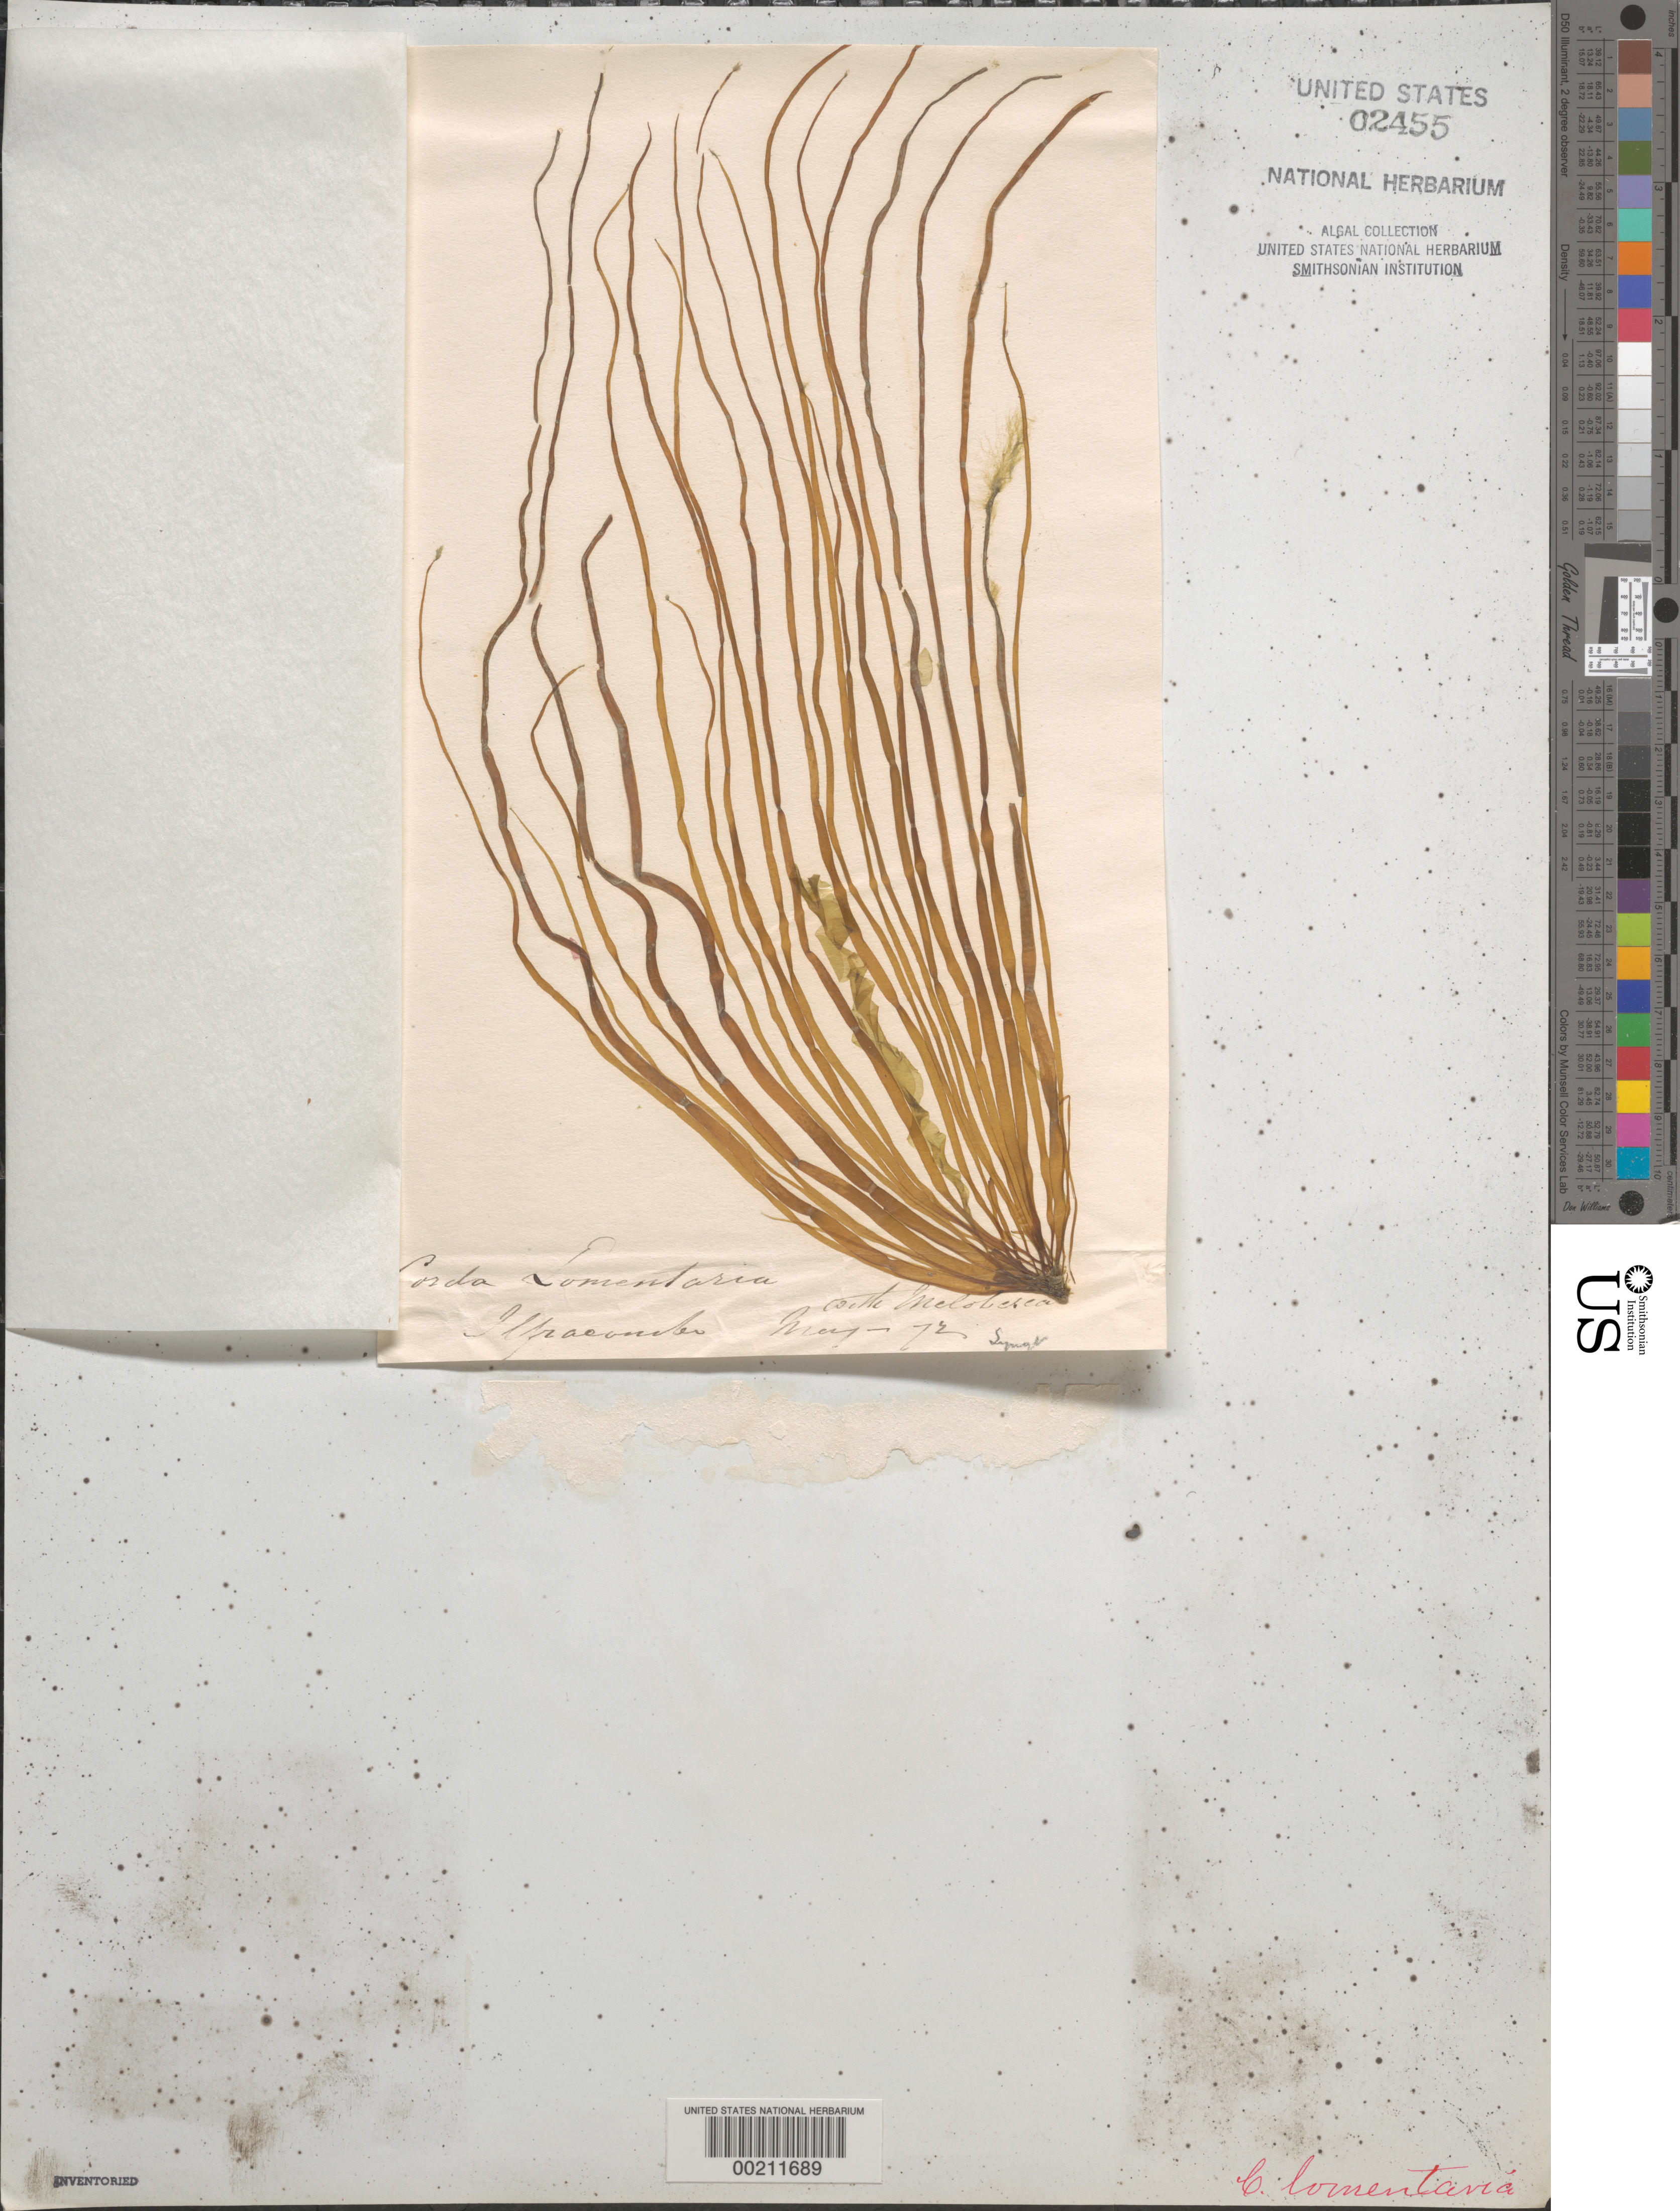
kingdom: Chromista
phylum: Ochrophyta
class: Phaeophyceae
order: Scytosiphonales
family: Scytosiphonaceae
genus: Scytosiphon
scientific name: Scytosiphon lomentaria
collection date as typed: May 1872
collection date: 1872-05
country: United Kingdom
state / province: England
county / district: Devon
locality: Ilfracombe, Bristol Channel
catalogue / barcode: US 2455